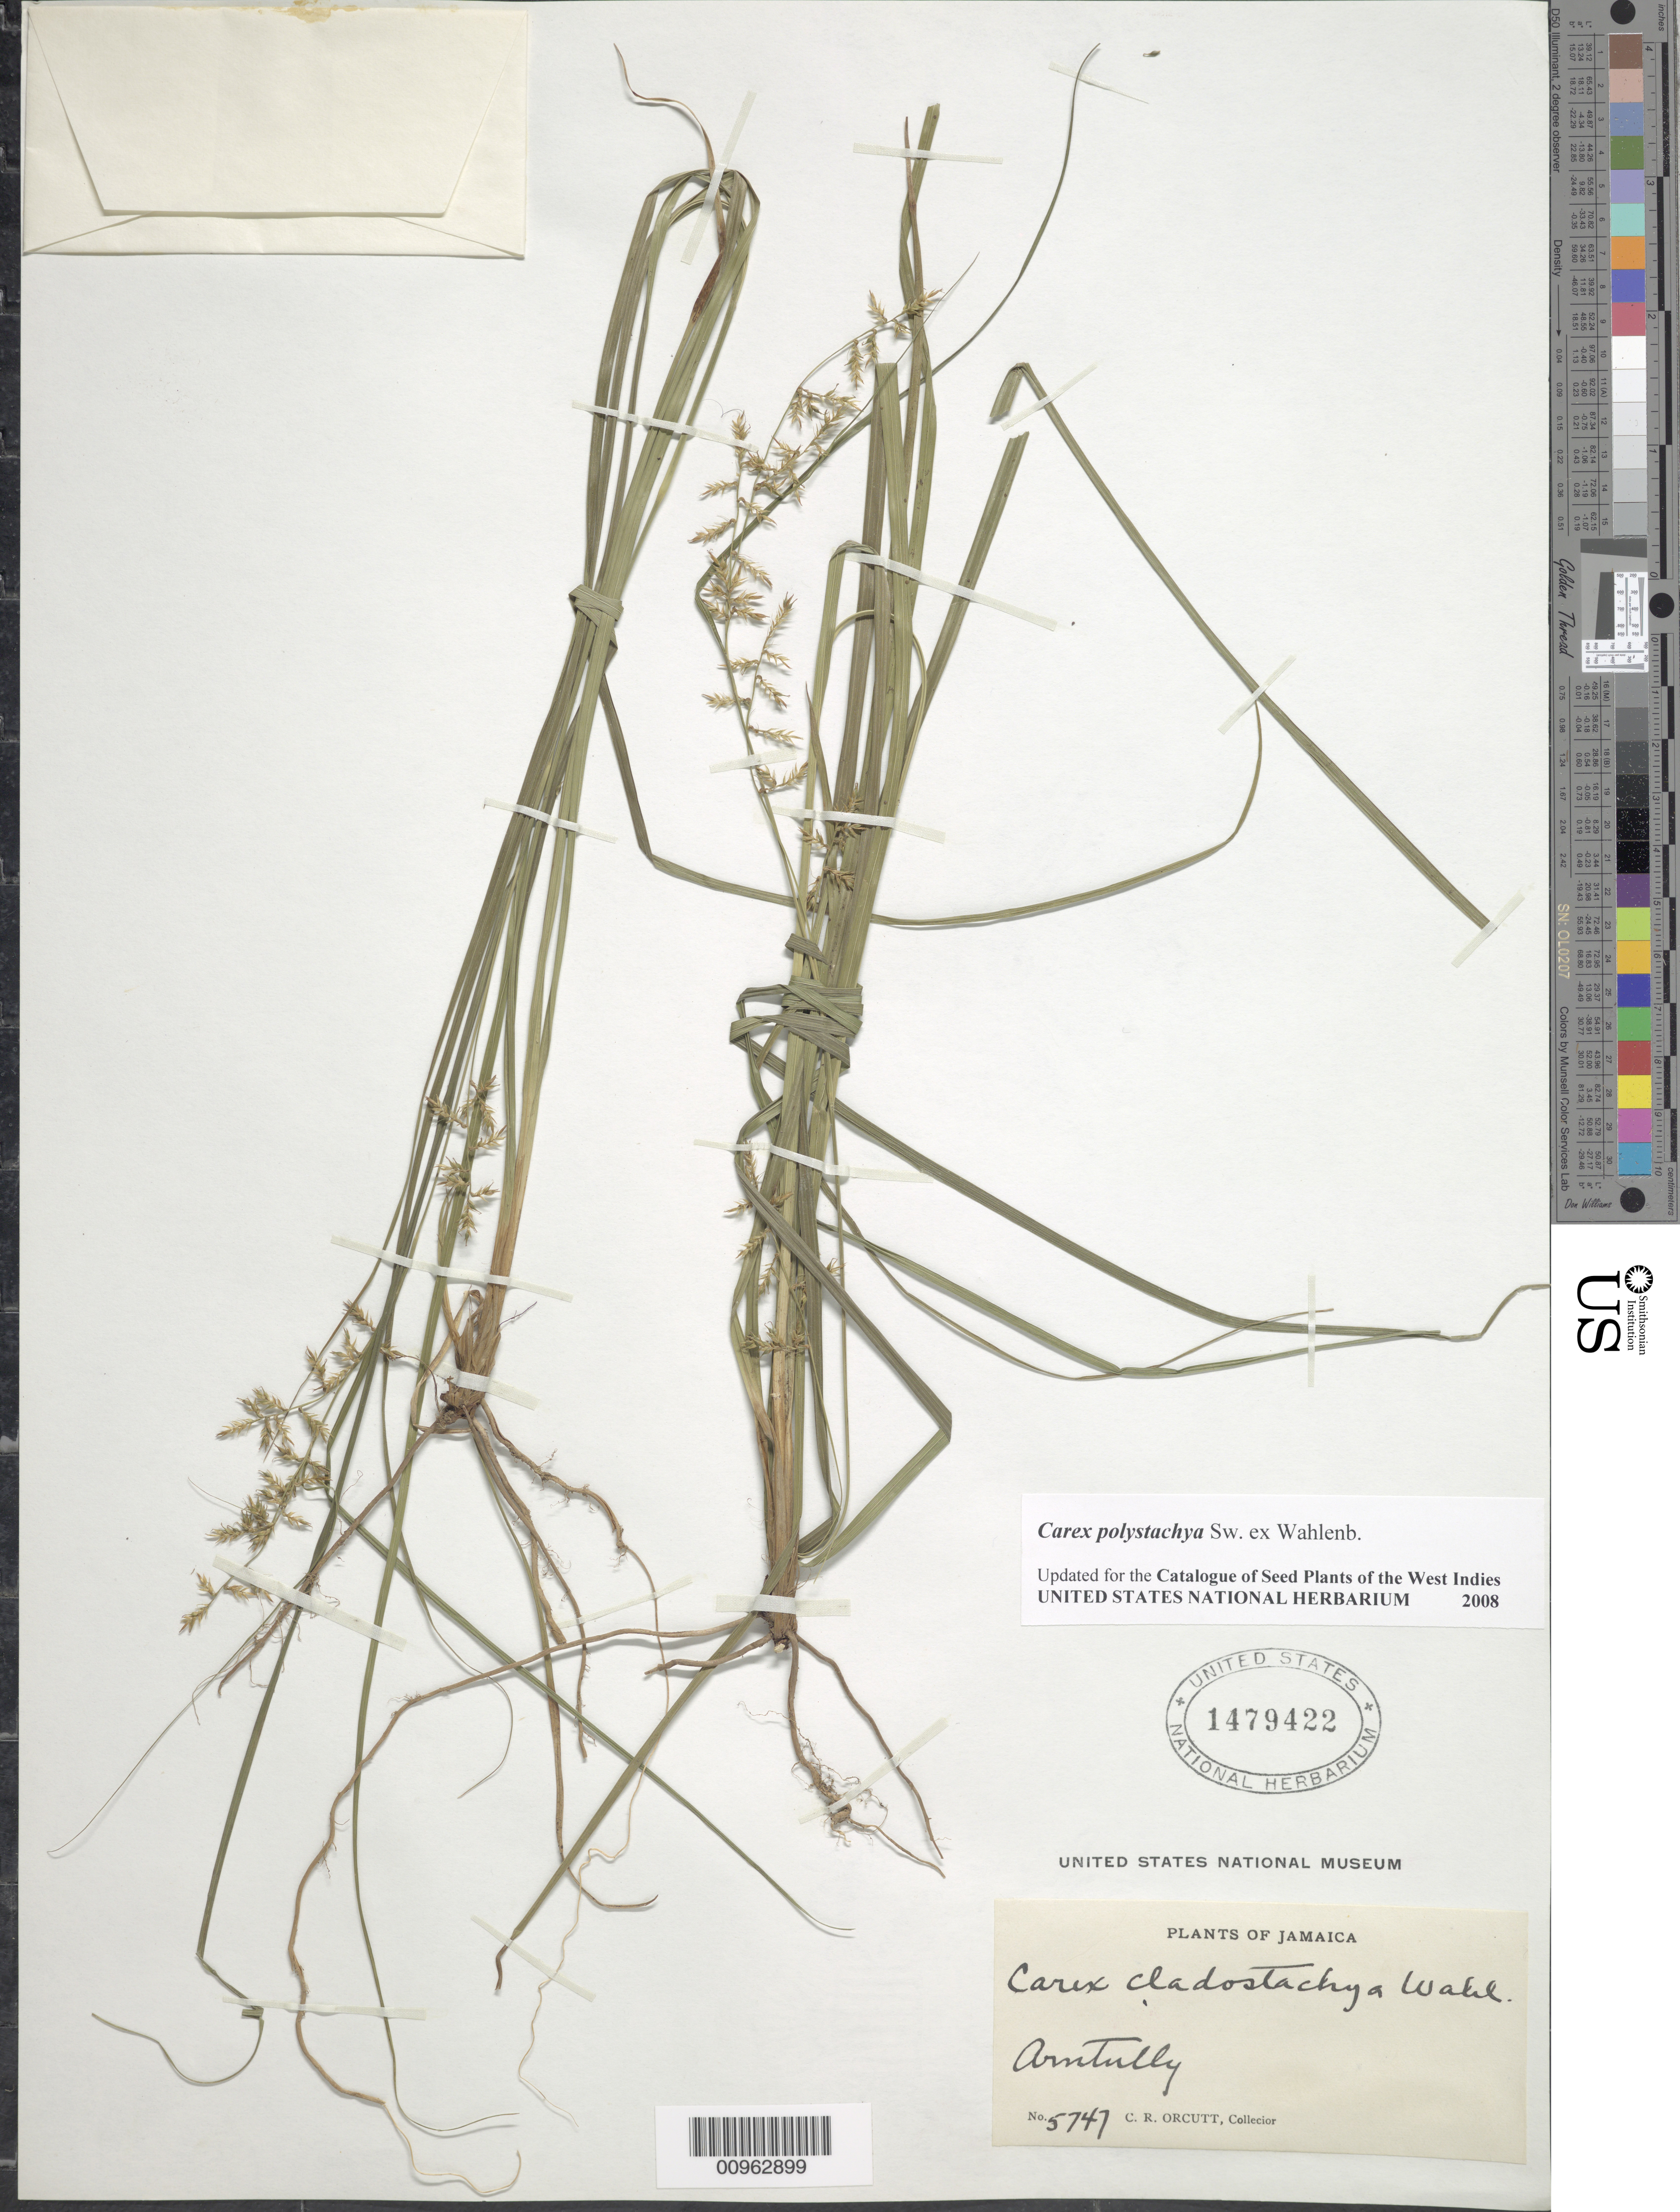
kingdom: Plantae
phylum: Tracheophyta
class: Liliopsida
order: Poales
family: Cyperaceae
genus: Carex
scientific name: Carex polystachya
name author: Sw. ex Wahlenb.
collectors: C. R. Orcutt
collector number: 5747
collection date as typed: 1928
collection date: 1928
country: Jamaica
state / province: Saint Thomas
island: Jamaica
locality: Arntully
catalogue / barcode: US 1479422